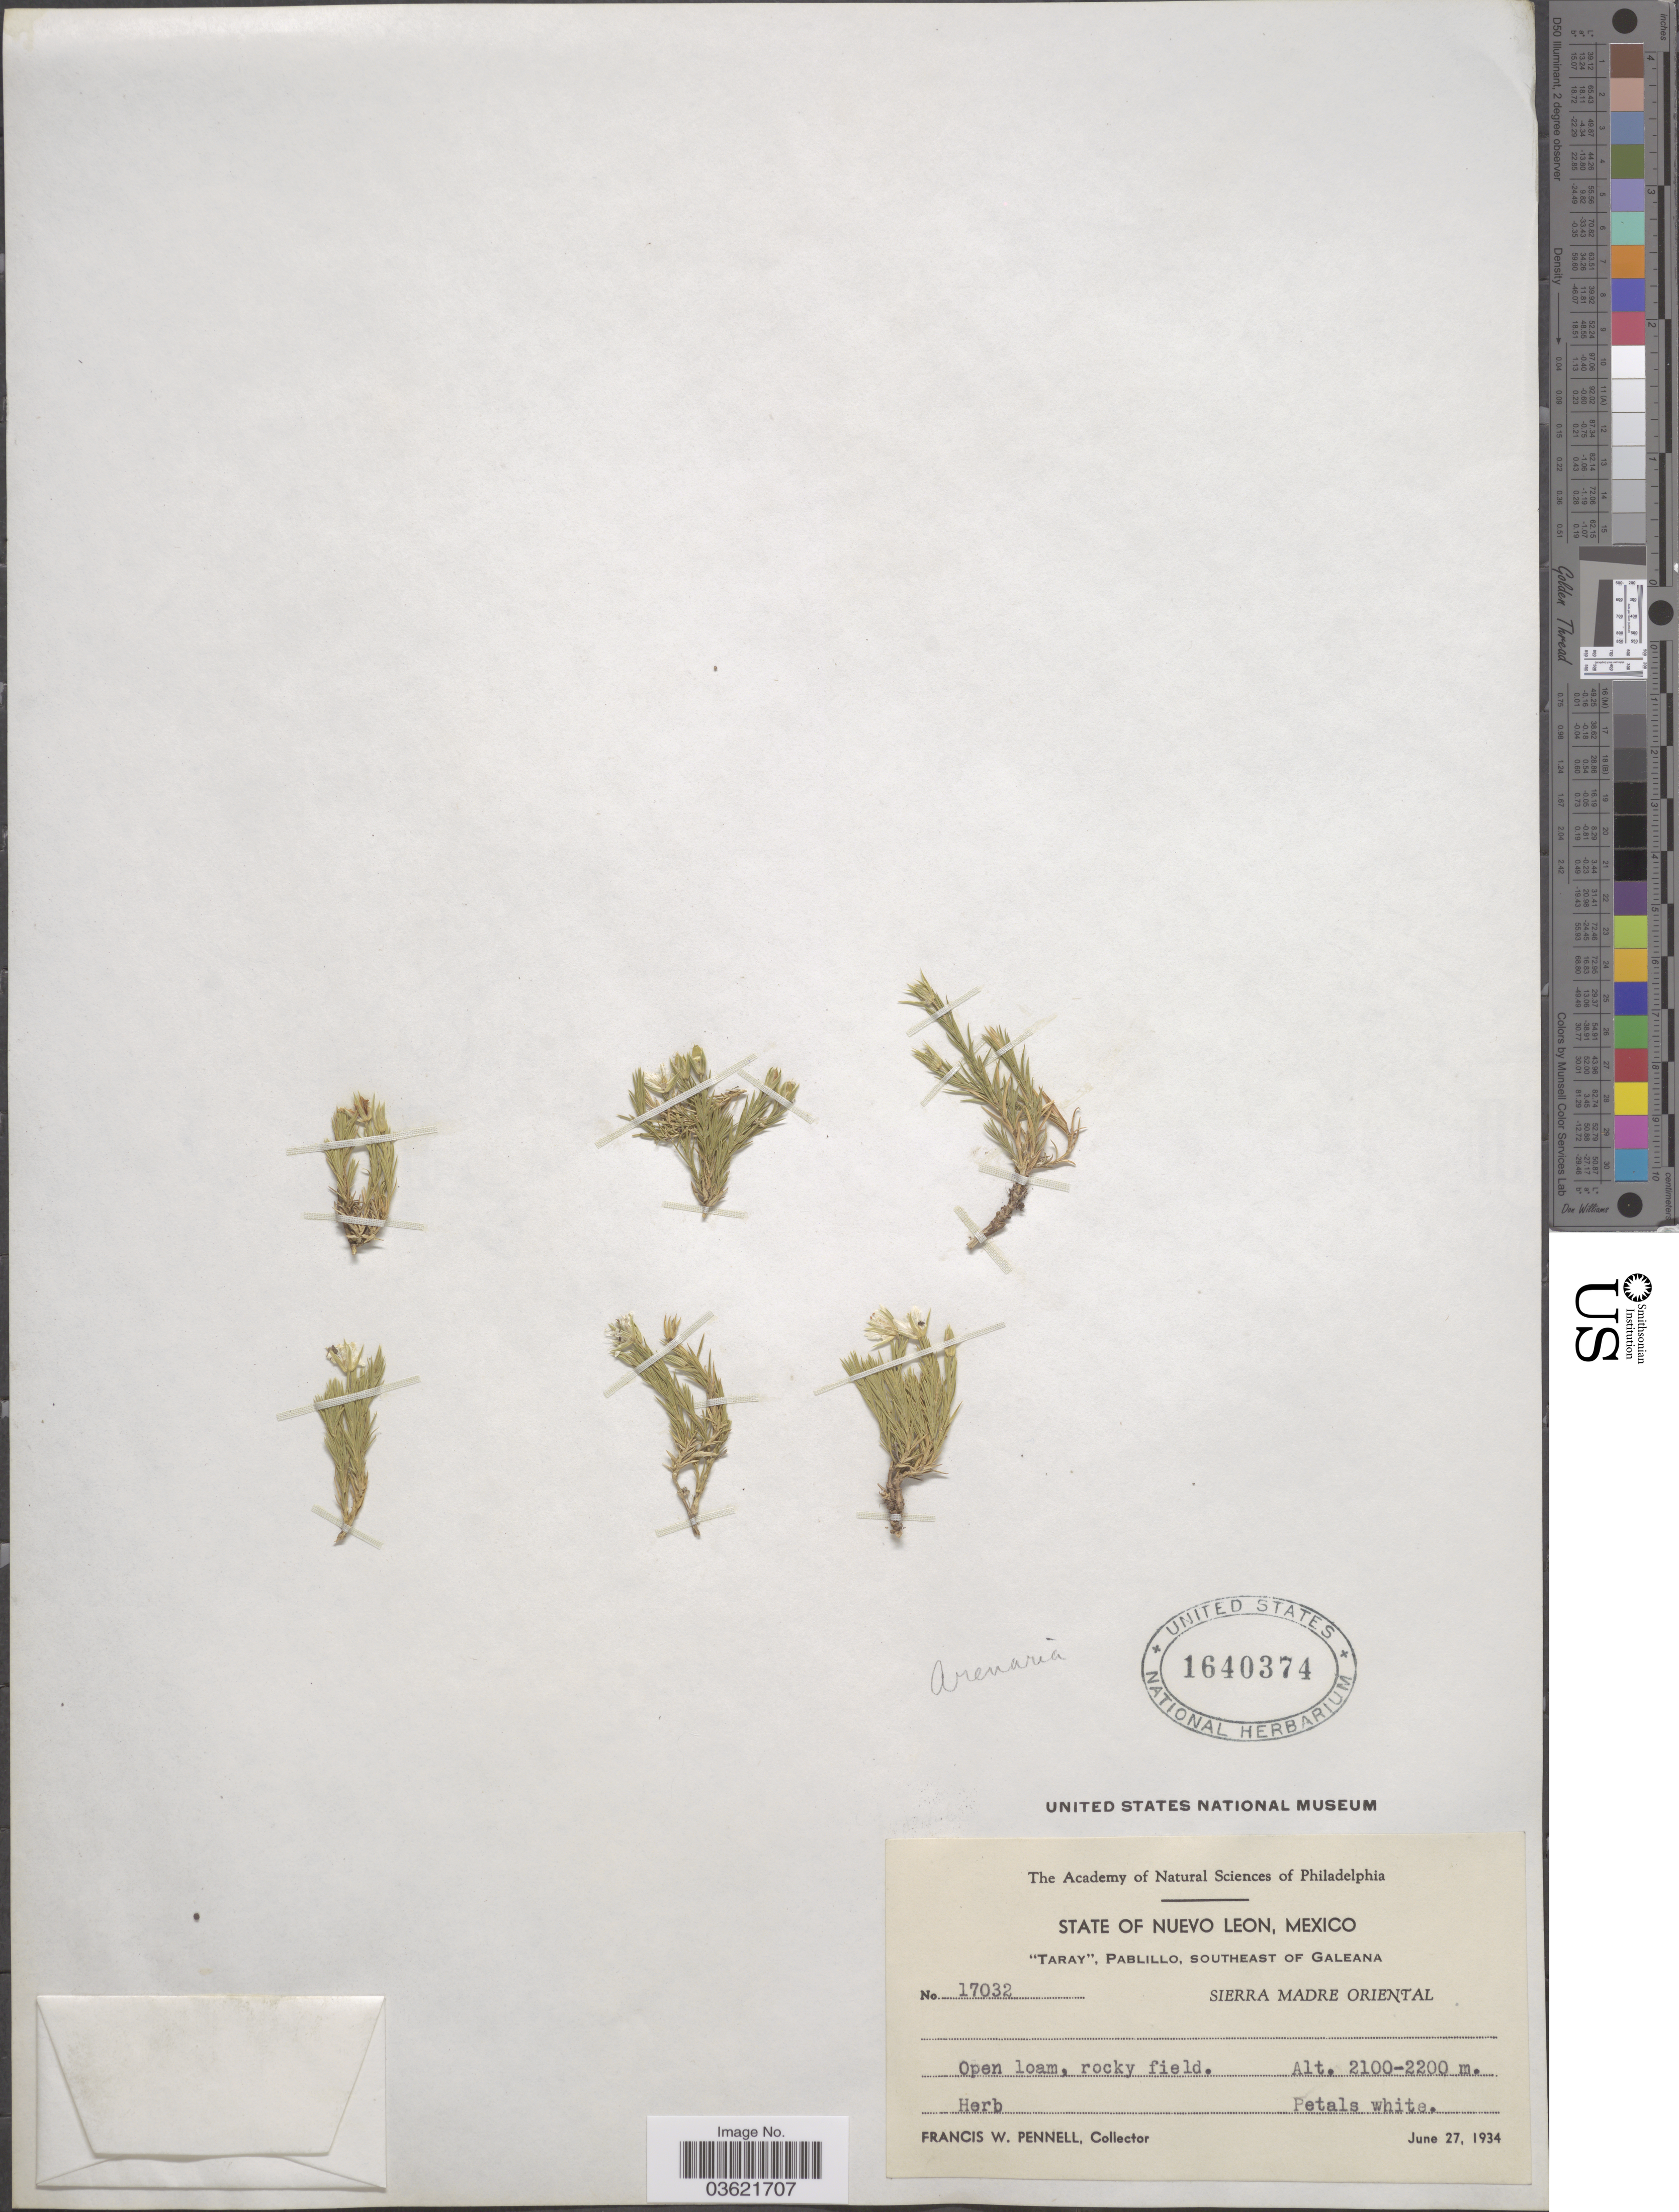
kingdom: Plantae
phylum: Tracheophyta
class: Magnoliopsida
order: Caryophyllales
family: Caryophyllaceae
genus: Arenaria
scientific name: Arenaria sp.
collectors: F. W. Pennell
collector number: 17032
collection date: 1934-06-27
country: Mexico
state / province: Nuevo León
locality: Taray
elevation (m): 2100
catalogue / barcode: US 1640374